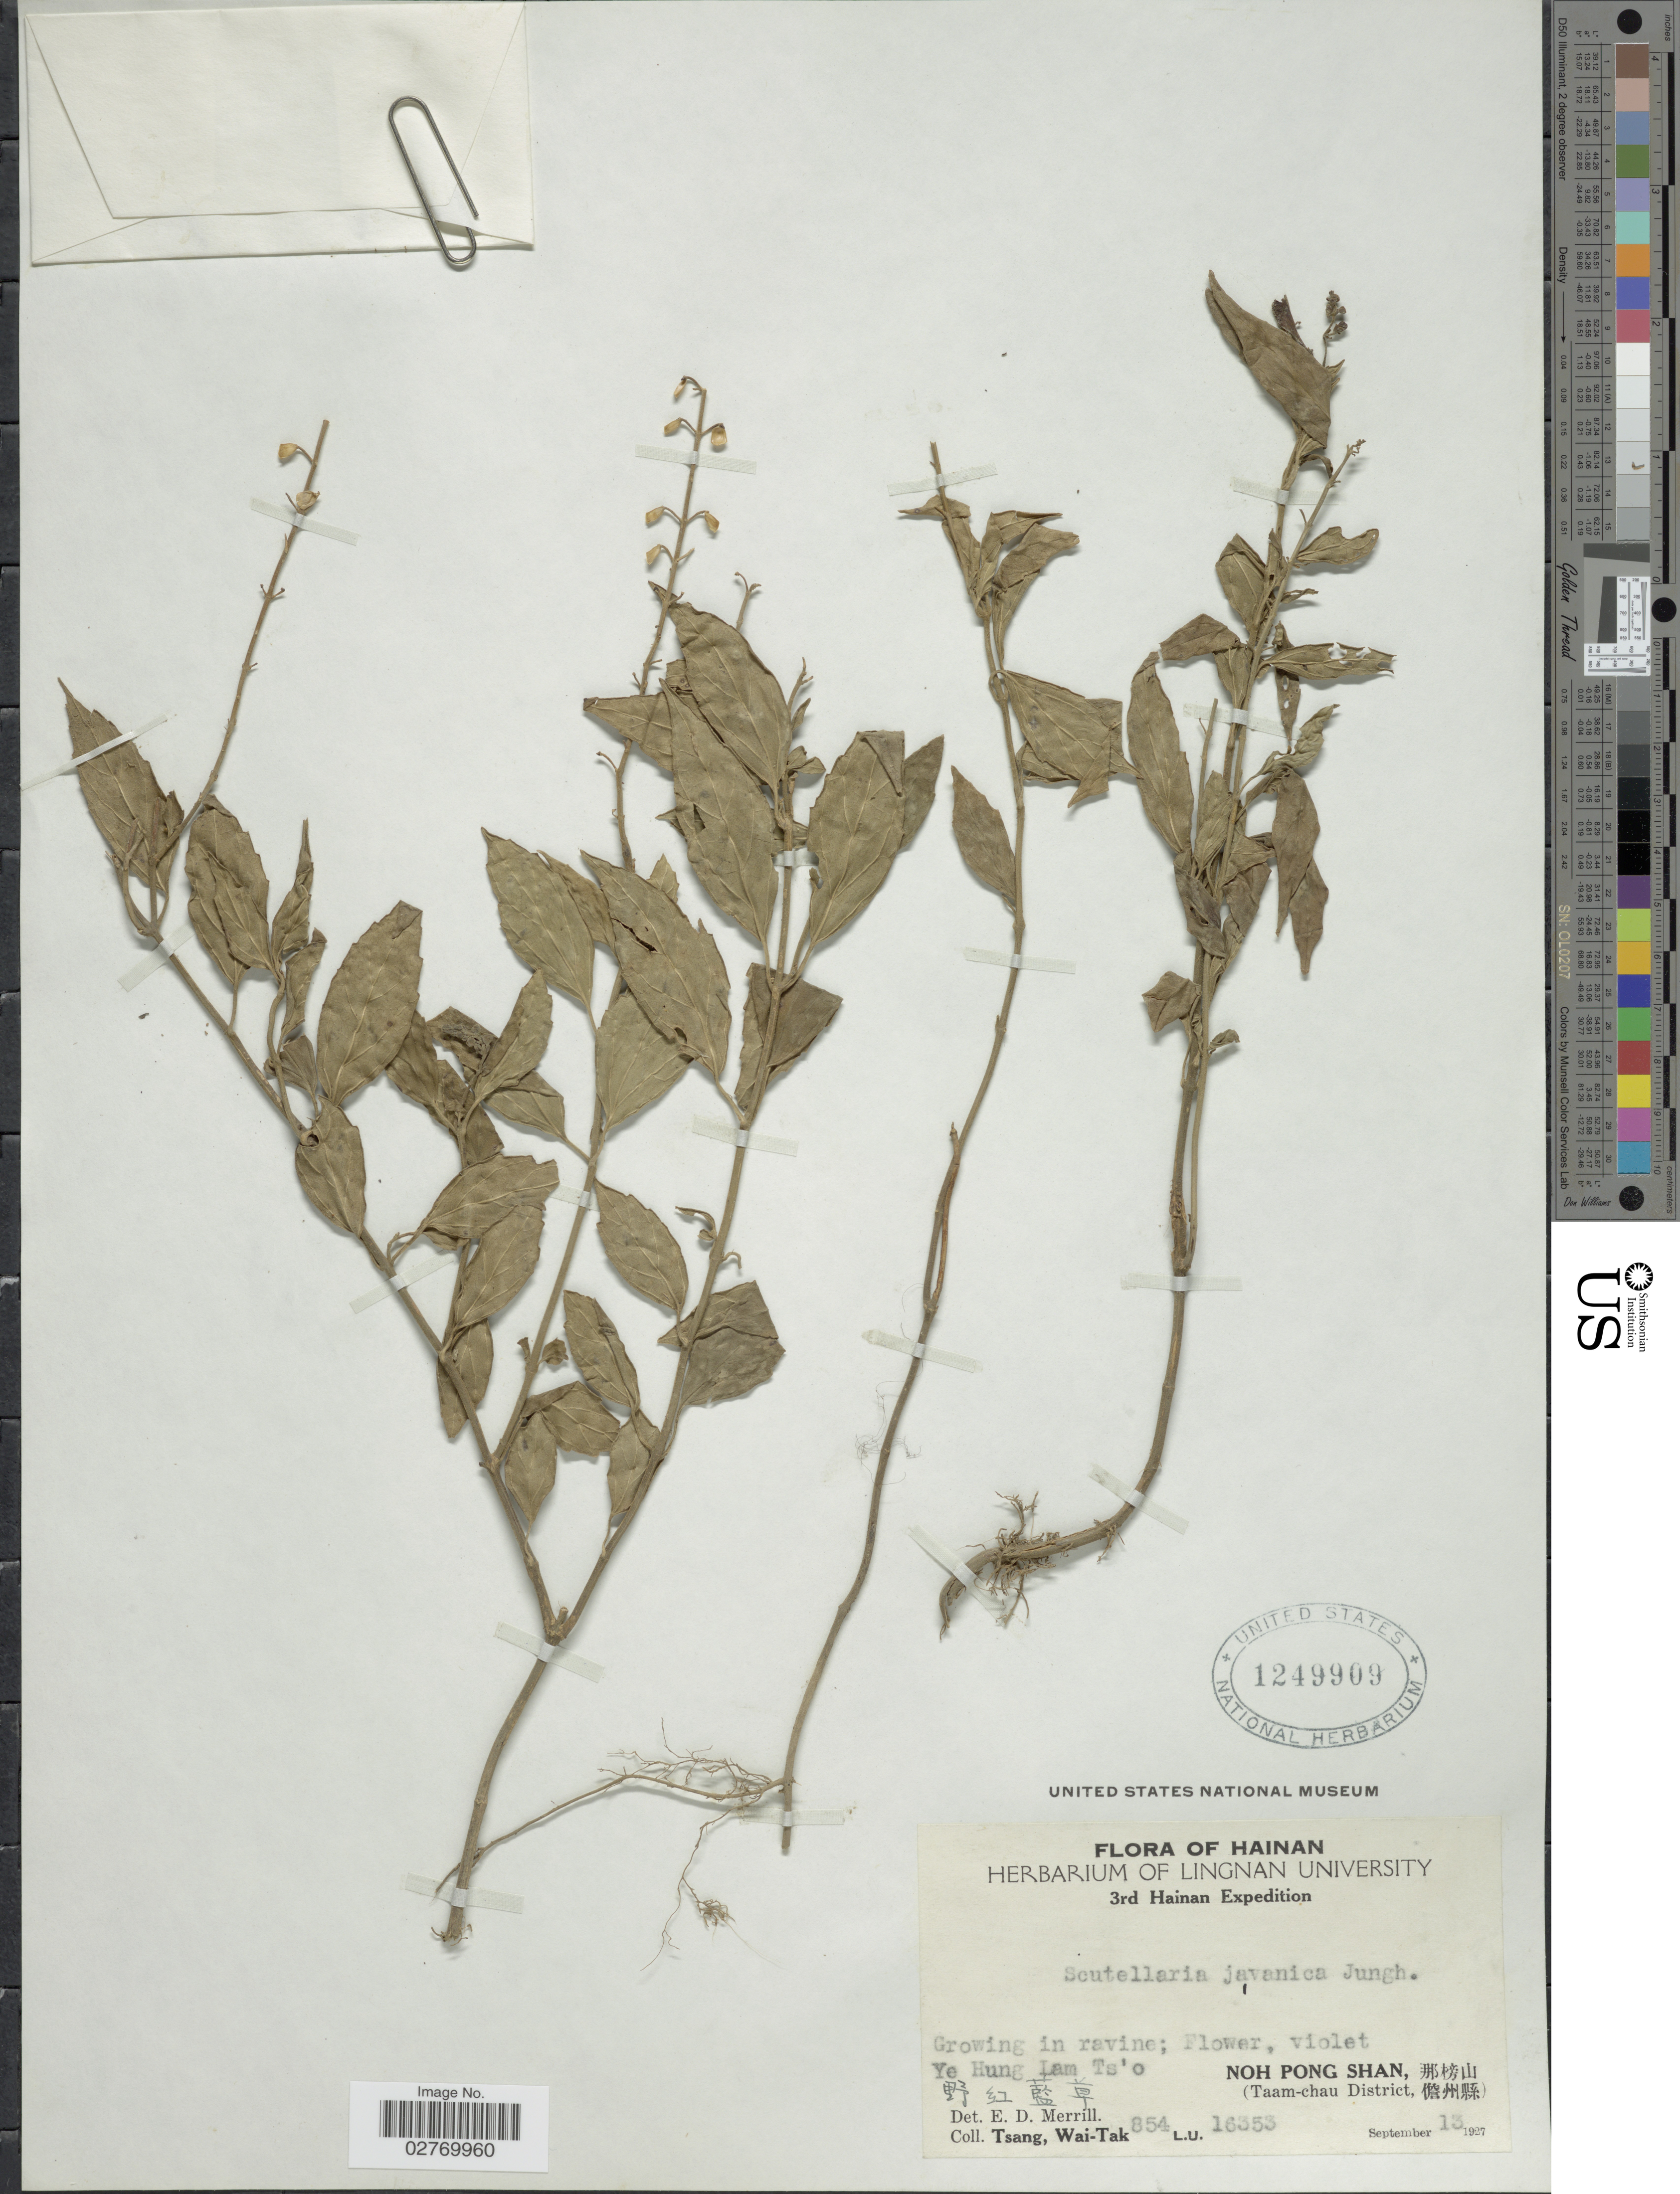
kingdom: Plantae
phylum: Tracheophyta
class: Magnoliopsida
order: Lamiales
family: Lamiaceae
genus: Scutellaria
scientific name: Scutellaria javanica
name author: Jungh.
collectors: W. T. Tsang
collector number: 854/16353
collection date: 1927-09-13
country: China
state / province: Hainan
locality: Ye Hung Lam Ts'o. Noh Pong Shan, (Taam-chau District).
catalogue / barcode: US 1249909